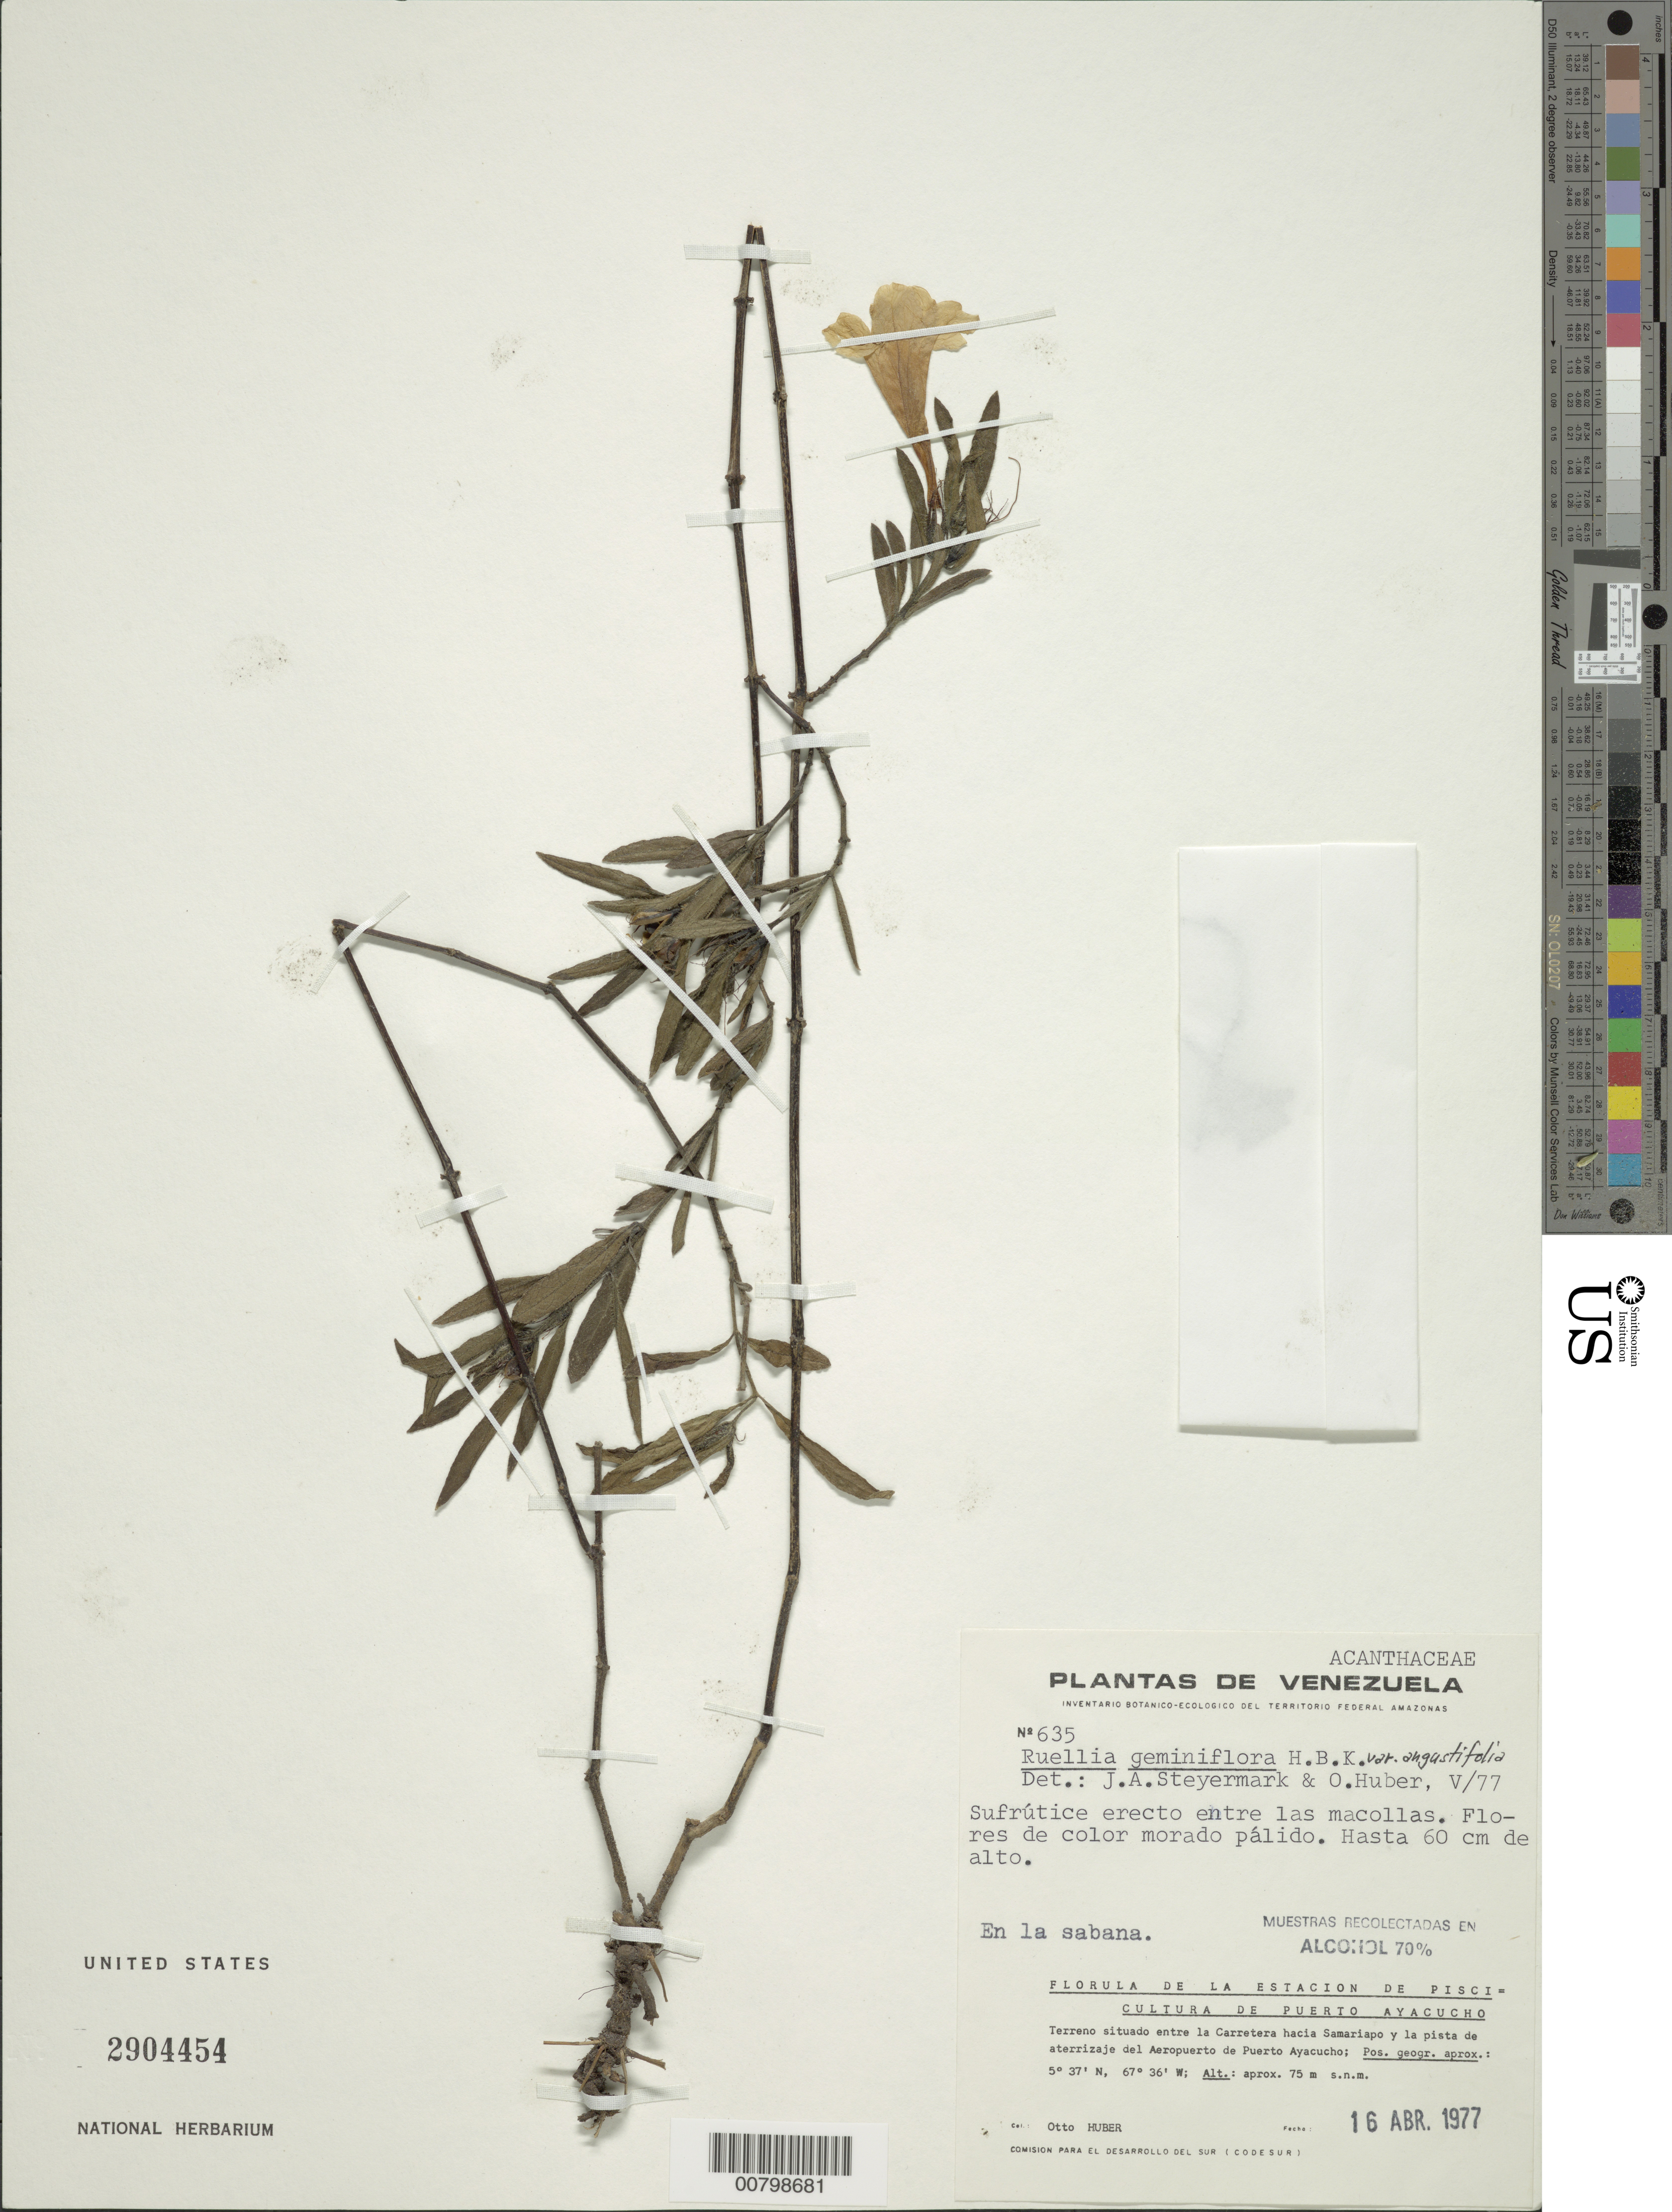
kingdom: Plantae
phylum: Tracheophyta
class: Magnoliopsida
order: Lamiales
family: Acanthaceae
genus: Ruellia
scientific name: Ruellia geminiflora var. angustifolia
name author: (Nees) Griseb.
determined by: Wasshausen, Dieter C., (BOT), Smithsonian Institution - National Museum of Natural History (UNITED STATES)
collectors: O. Huber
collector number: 635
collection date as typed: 16-Apr-77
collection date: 1977-04-16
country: Venezuela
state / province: Amazonas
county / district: Atures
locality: Puerto Ayacucho, carretera hacia Samariapo y la pista de aterrizaje del Aeropuerto de Puerto Ayacucho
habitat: Savanna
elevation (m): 75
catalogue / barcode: US 2904454